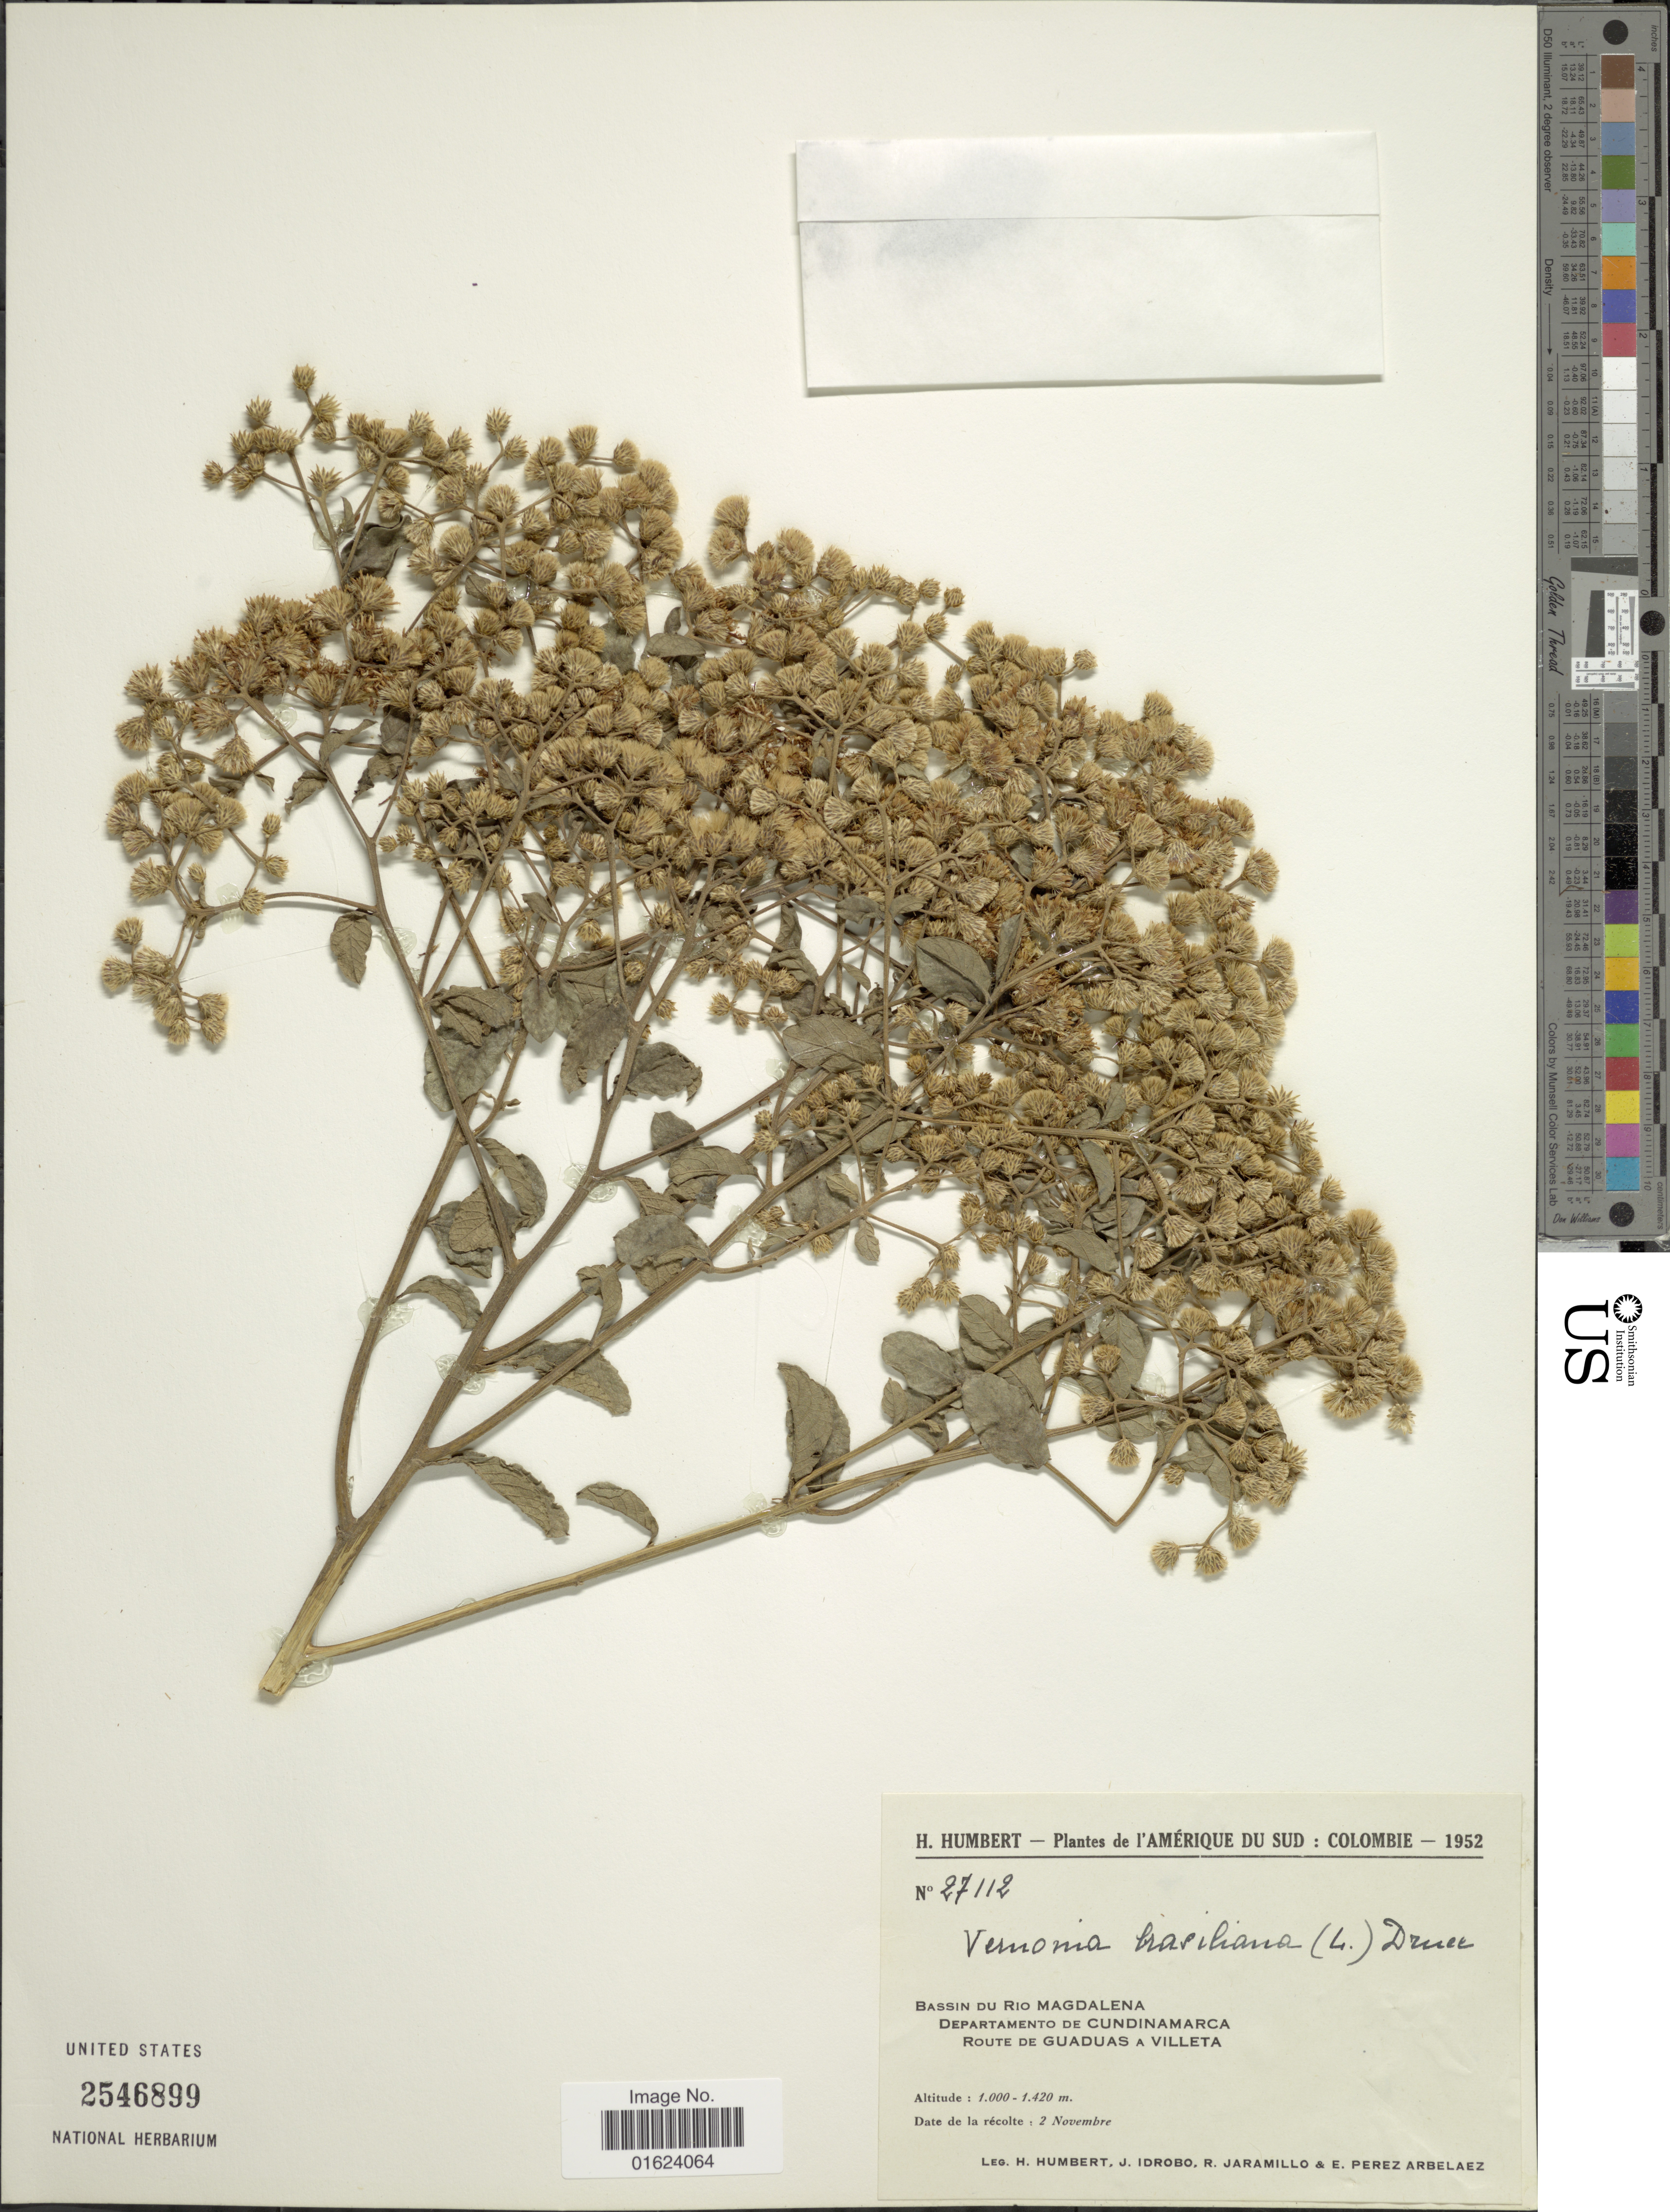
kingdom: Plantae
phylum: Tracheophyta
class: Magnoliopsida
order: Asterales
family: Asteraceae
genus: Vernonia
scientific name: Vernonia brasiliana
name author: (L.) Druce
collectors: H. Humbert, J. M. Idrobo, R. Jaramillo M. & E. Pérez Arbeláez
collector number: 27112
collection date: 1952-11-02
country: Colombia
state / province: Cundinamarca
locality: L'Amerique du Sud: Colombe. Bassin du Rio Magdalena. Departamento de Cundinamarca. Route de Guaduas a Villeta.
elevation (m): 1000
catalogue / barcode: US 2546899